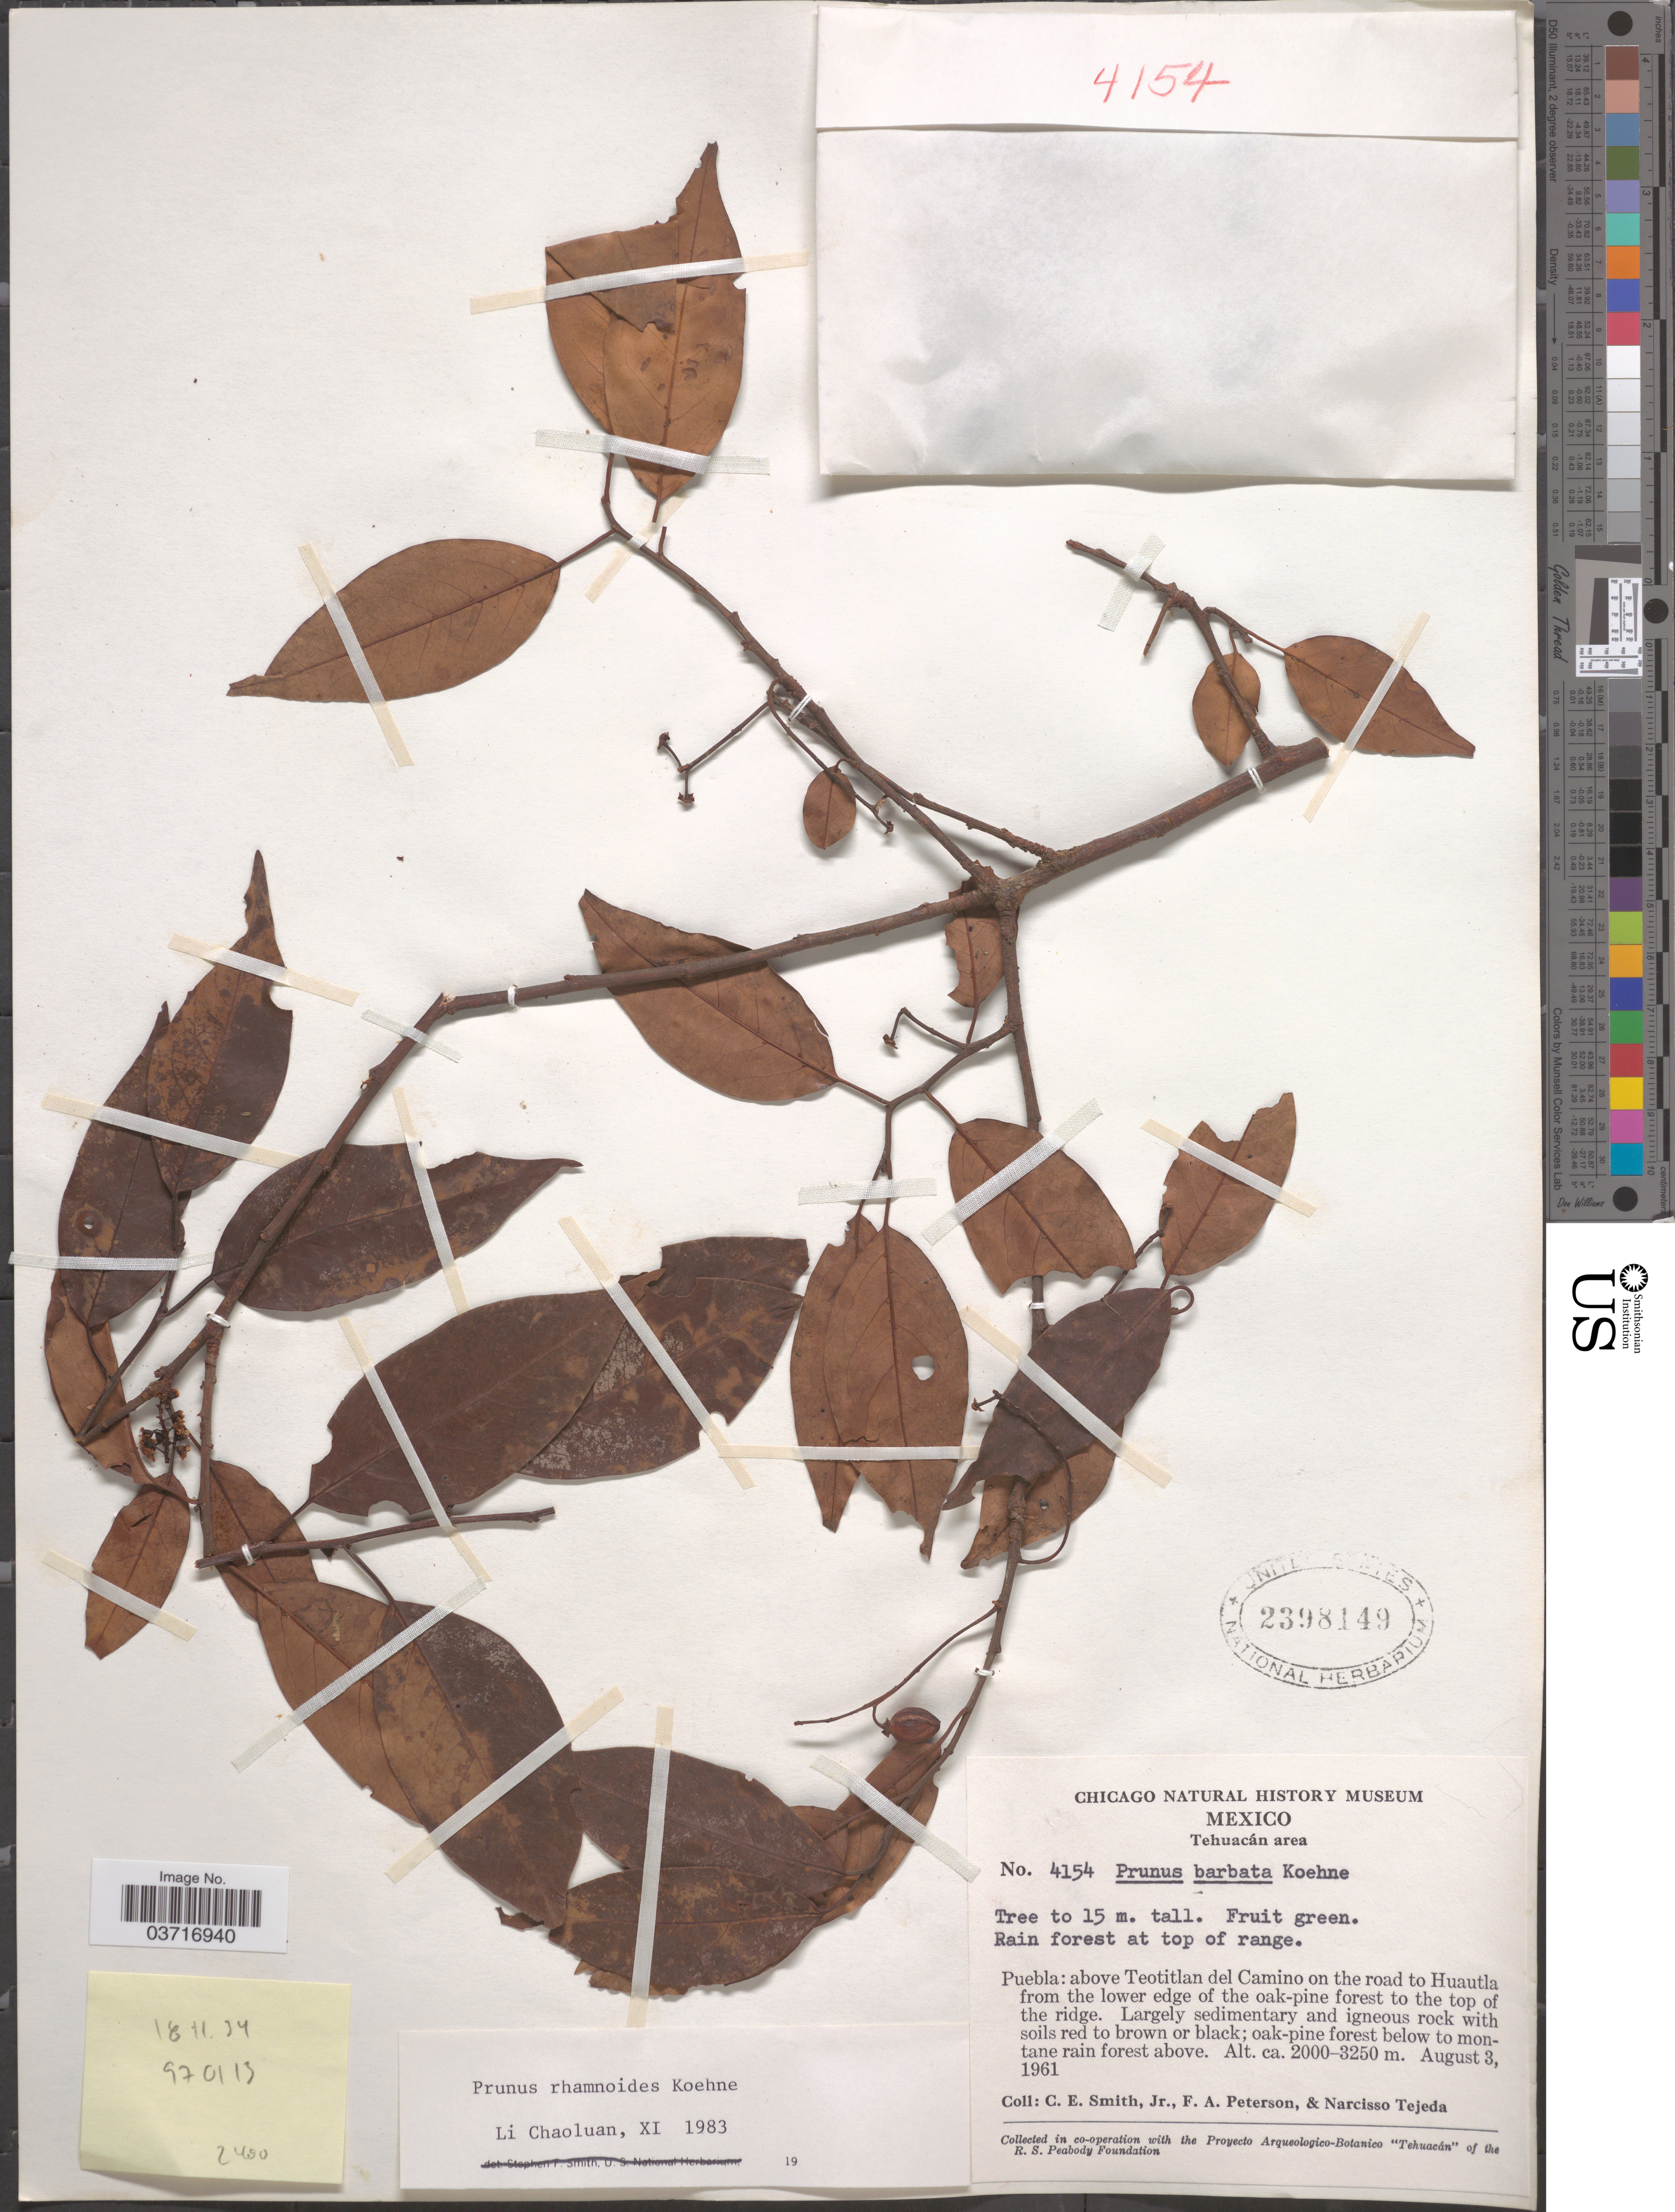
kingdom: Plantae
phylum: Tracheophyta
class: Magnoliopsida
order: Rosales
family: Rosaceae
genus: Prunus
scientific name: Prunus rhamnoides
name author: Koehne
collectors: C. E. Smith Jr., F. A. Peterson & N. Tejeda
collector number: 4154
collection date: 1961-08-03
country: Mexico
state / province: Puebla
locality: Tehuacán area. Above Teotitlan del Camino on the road to Huautla from the lower edge of the oak-pine forest to the top of the ridge.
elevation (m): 2000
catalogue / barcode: US 2398149